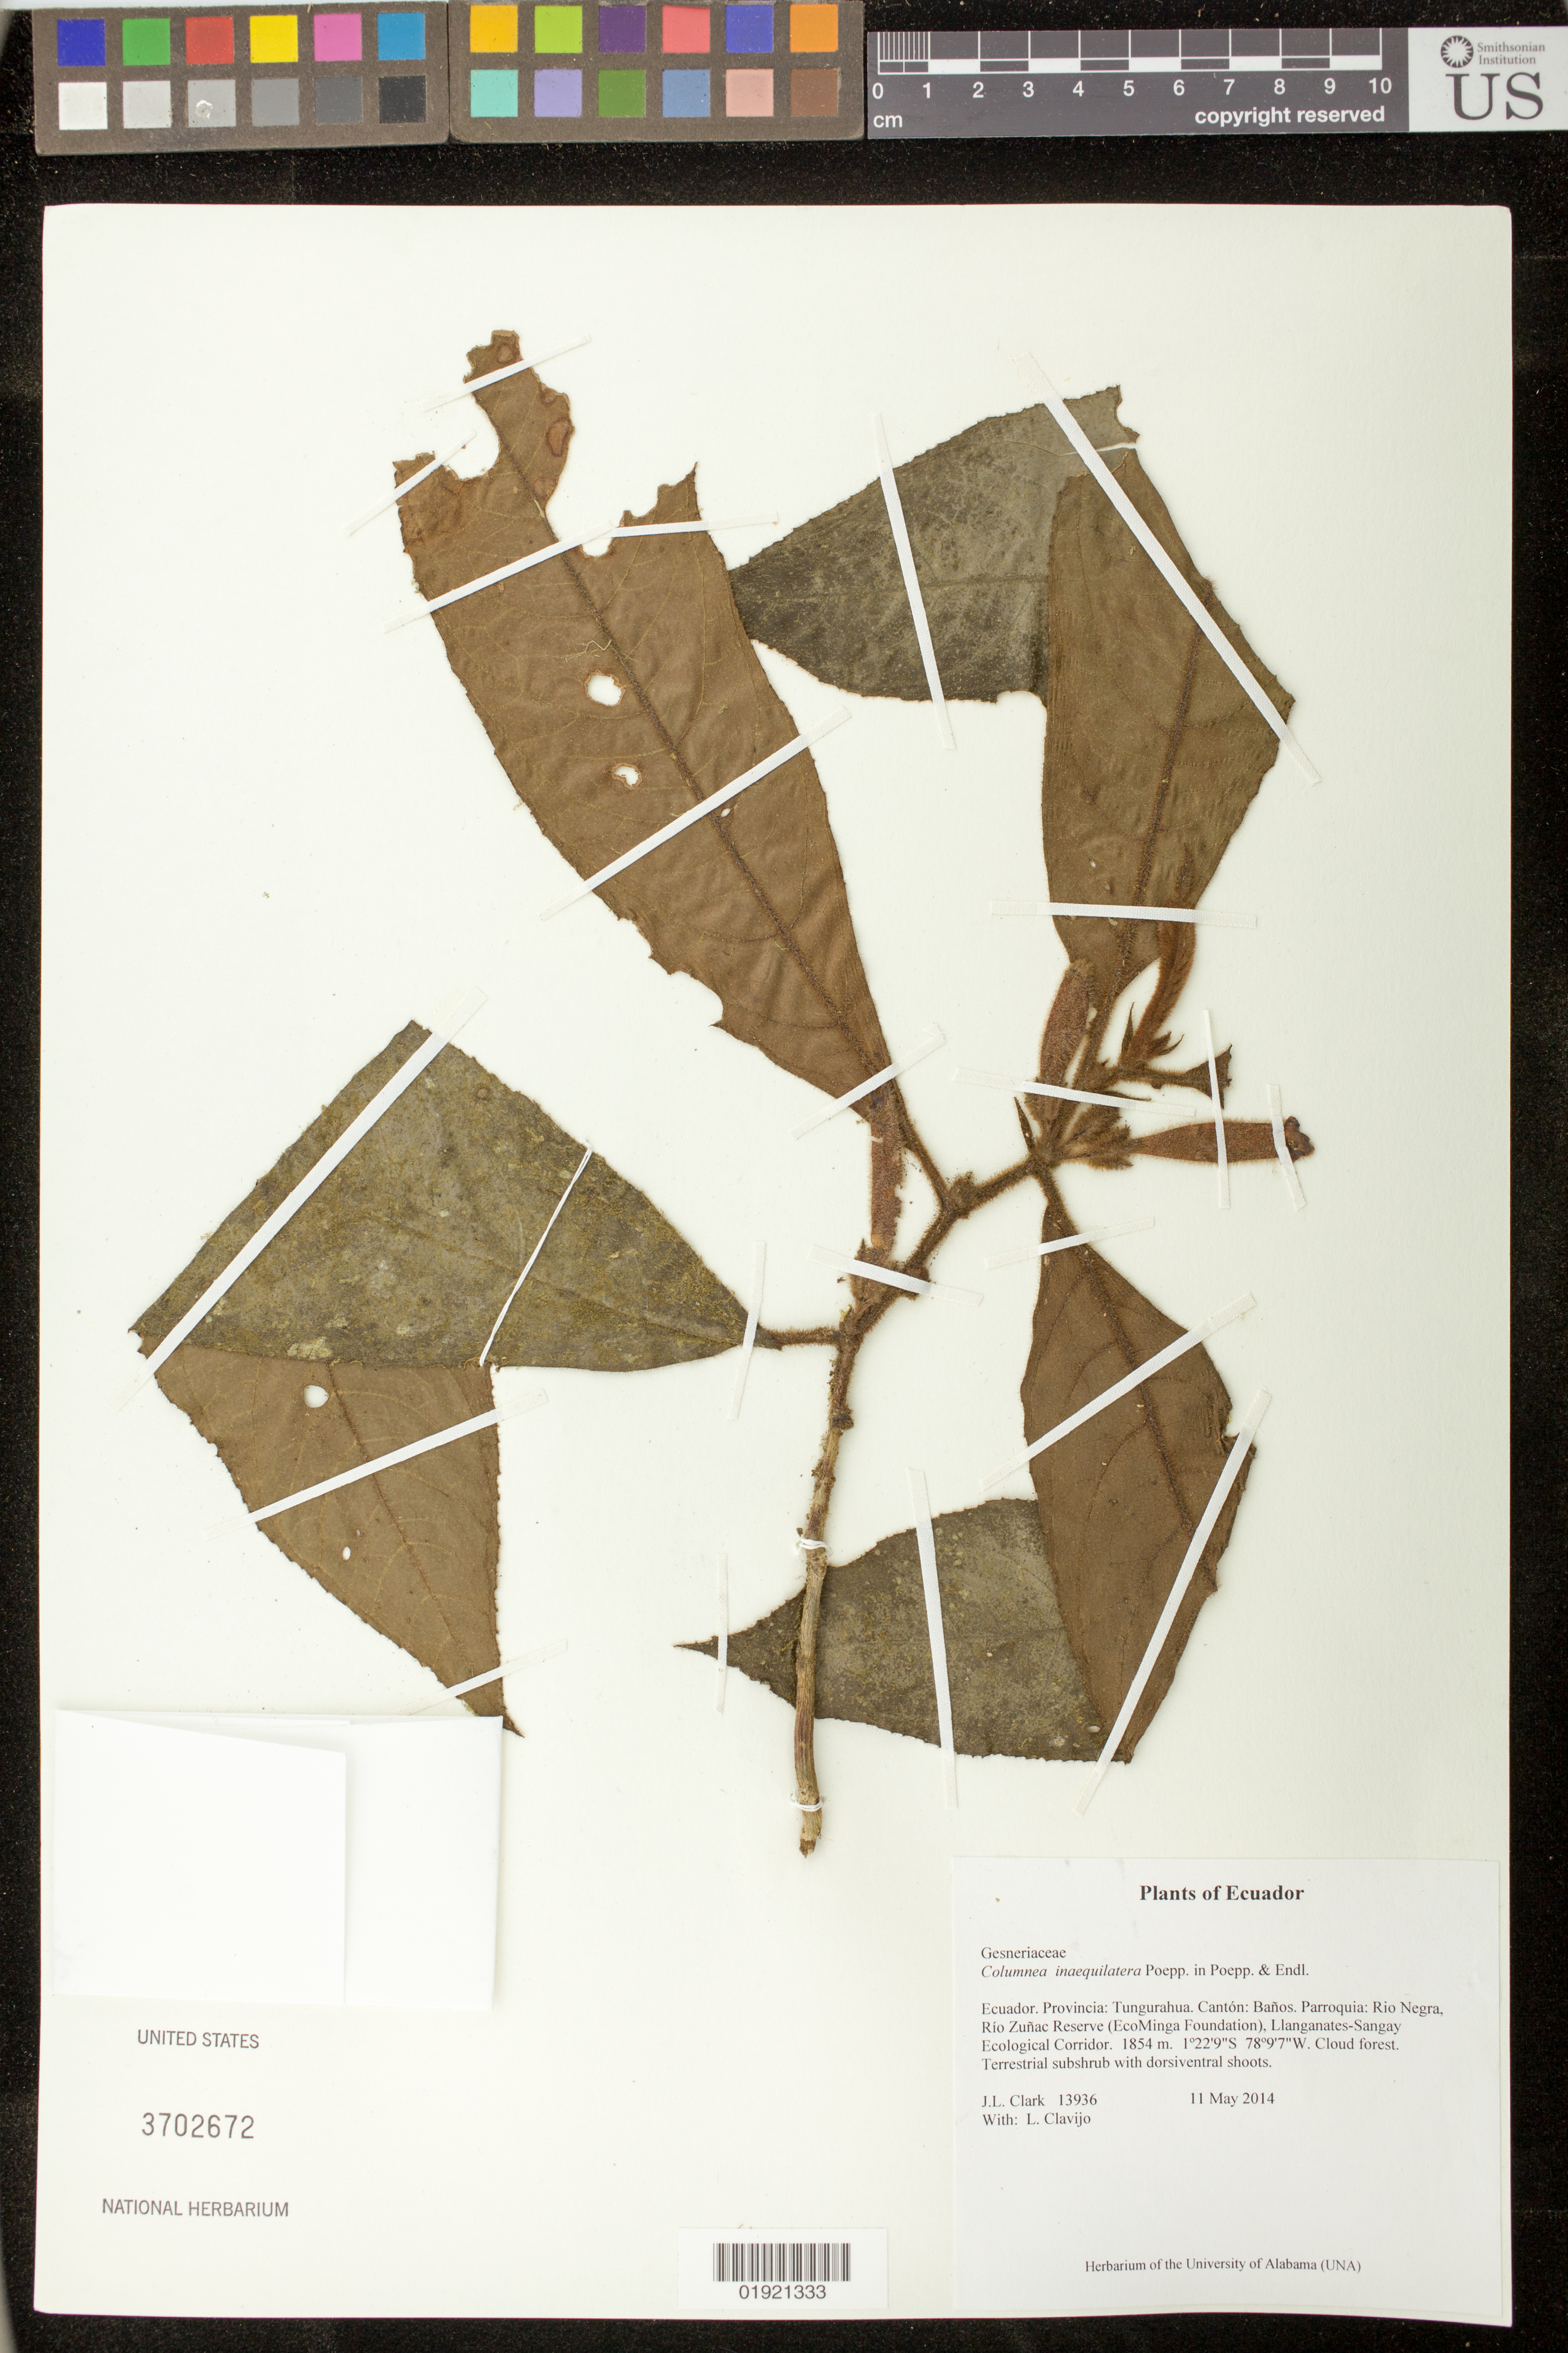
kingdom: Plantae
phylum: Tracheophyta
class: Magnoliopsida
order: Lamiales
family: Gesneriaceae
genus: Columnea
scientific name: Columnea inaequilatera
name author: Poepp.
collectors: J. L. Clark & L. Clavijo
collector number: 13936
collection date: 2014-05-11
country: Ecuador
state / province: Tungurahua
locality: Canton: Banos. Parroquia: Rio Negra, Rio Zunac Reserve (EcoMinga Foundation), Llanganates-Sangay Ecological Corridor.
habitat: Cloud forest.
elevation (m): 1854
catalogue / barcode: US 3702672